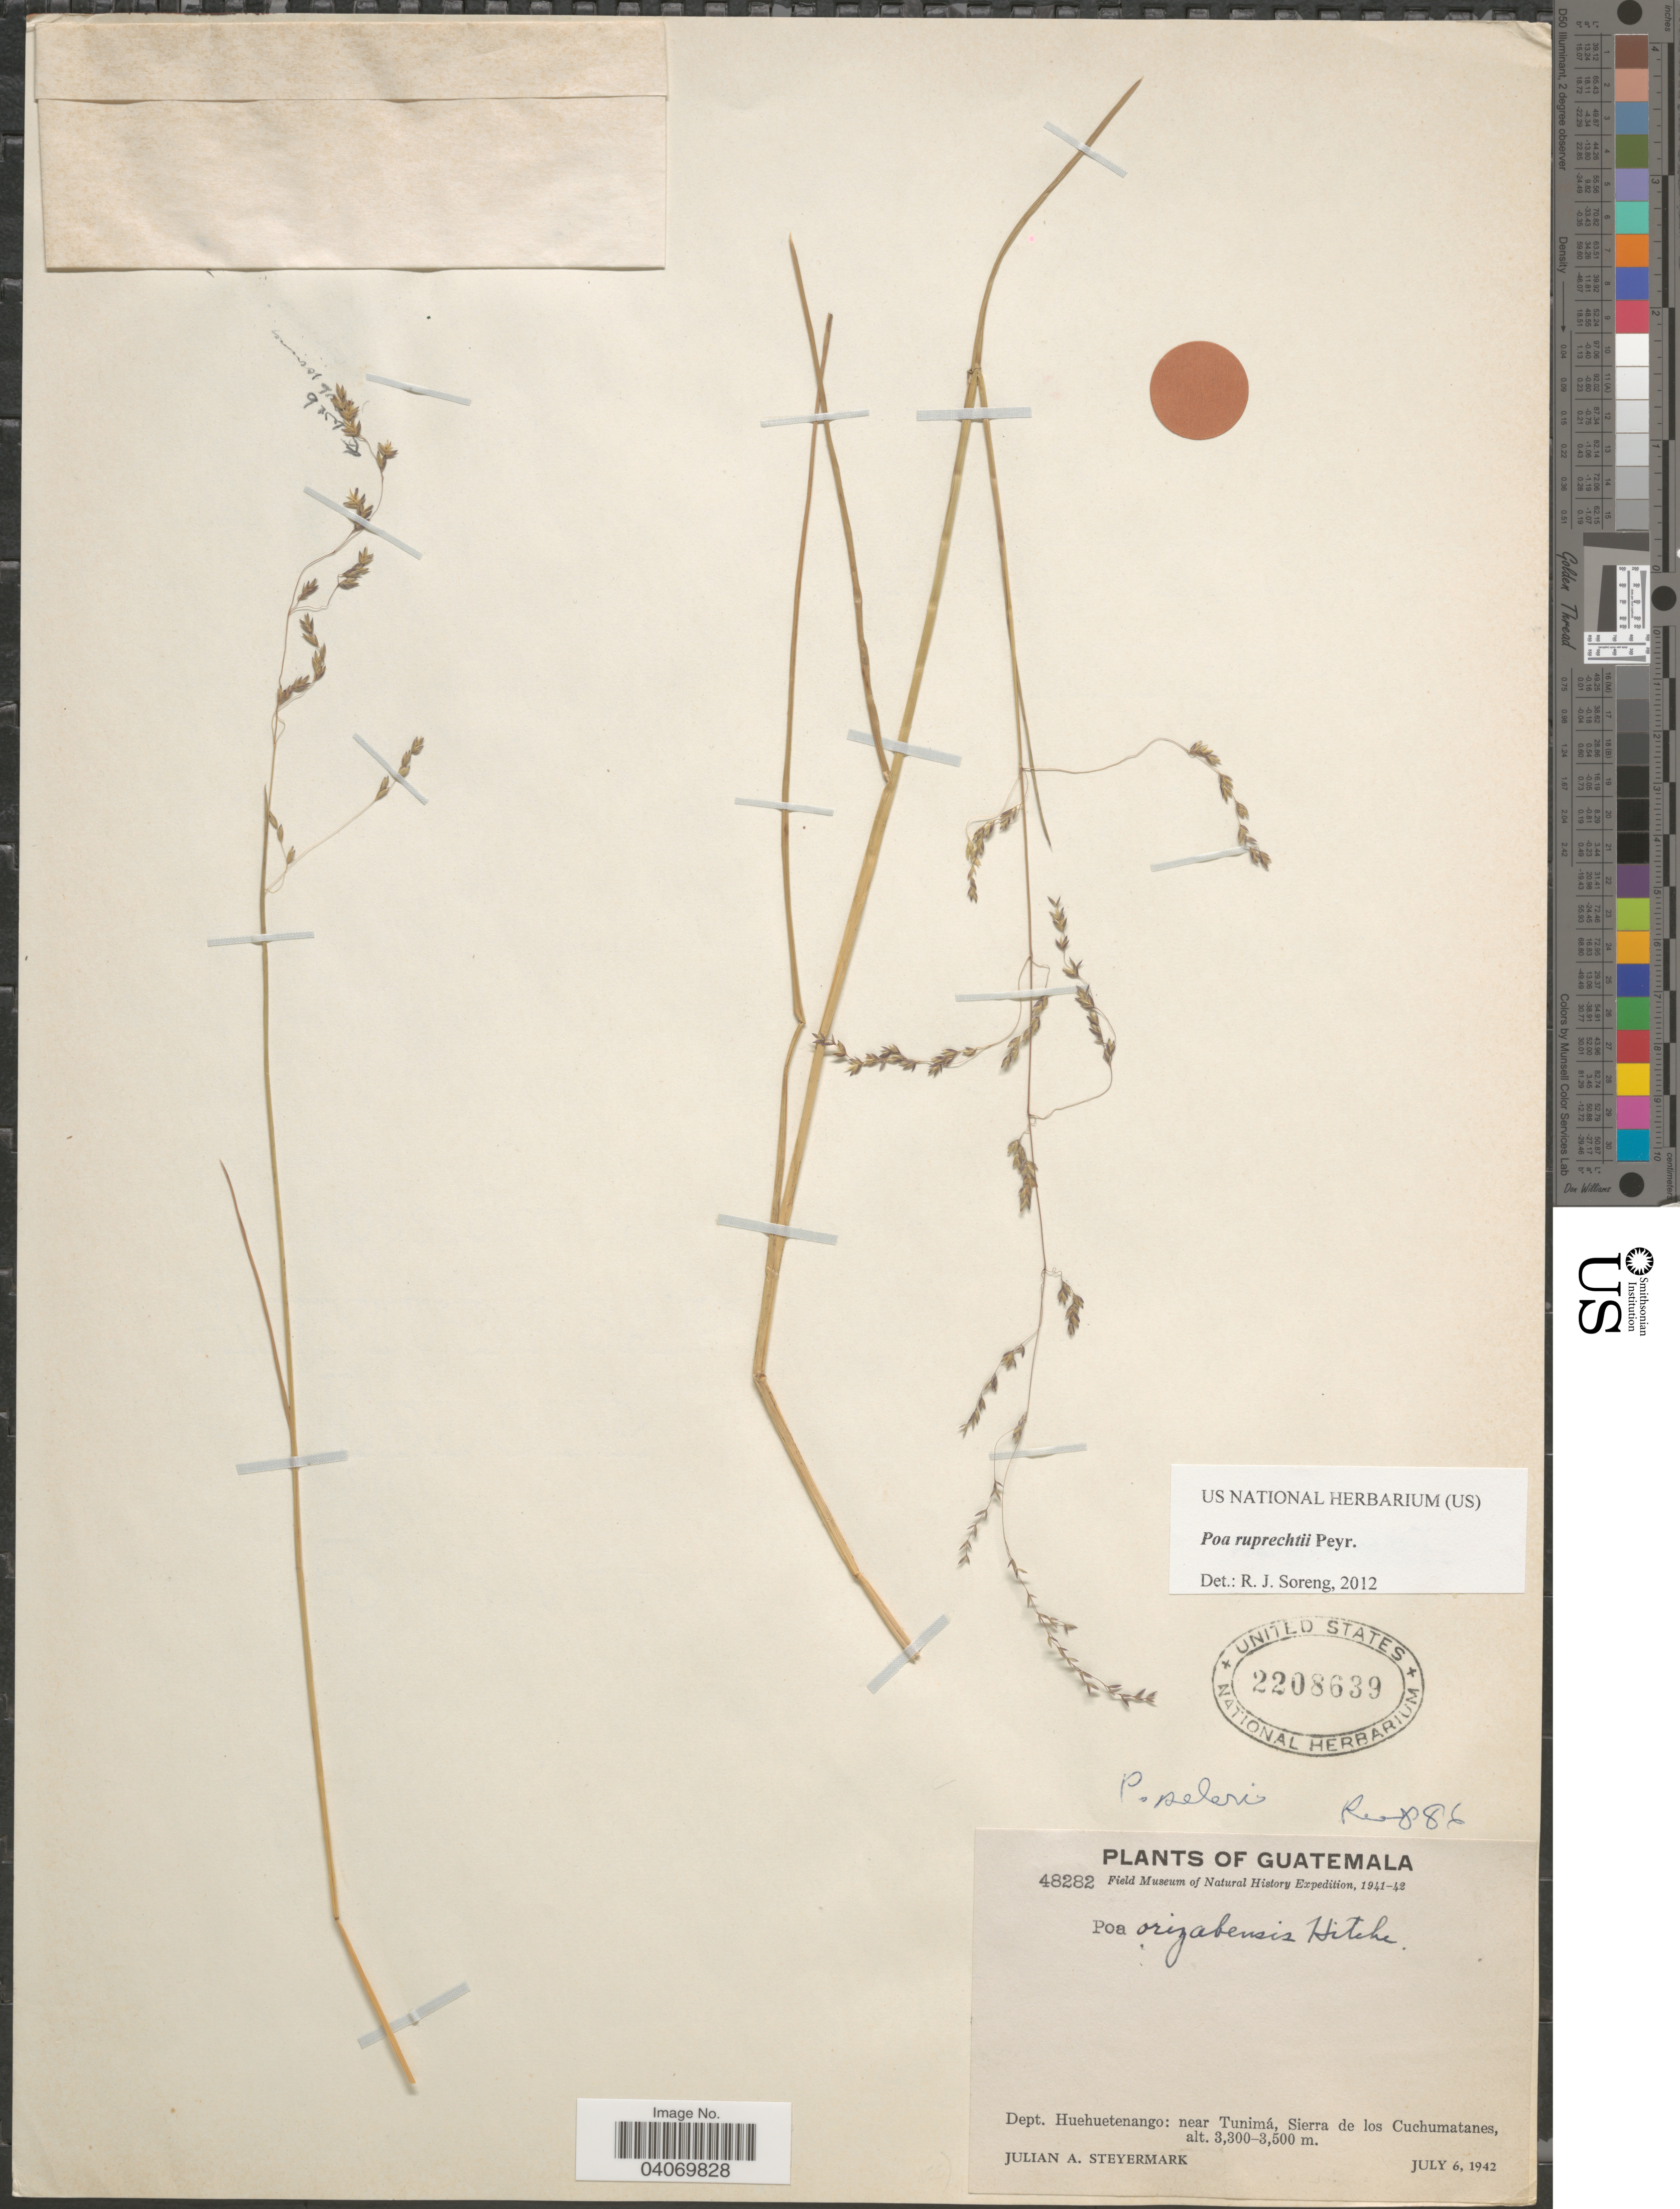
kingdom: Plantae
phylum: Tracheophyta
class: Liliopsida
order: Poales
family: Poaceae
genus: Poa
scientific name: Poa ruprechtii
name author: Peyr.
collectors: J. Steyermark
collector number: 48282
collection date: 1942-07-06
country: Guatemala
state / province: Huehuetenango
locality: Field Museum of Natural History Expedition, 1941-42. Dept. Huehuetenango: near Tunimá, Sierra de los Cuchomatanes.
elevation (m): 3300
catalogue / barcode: US 2208639